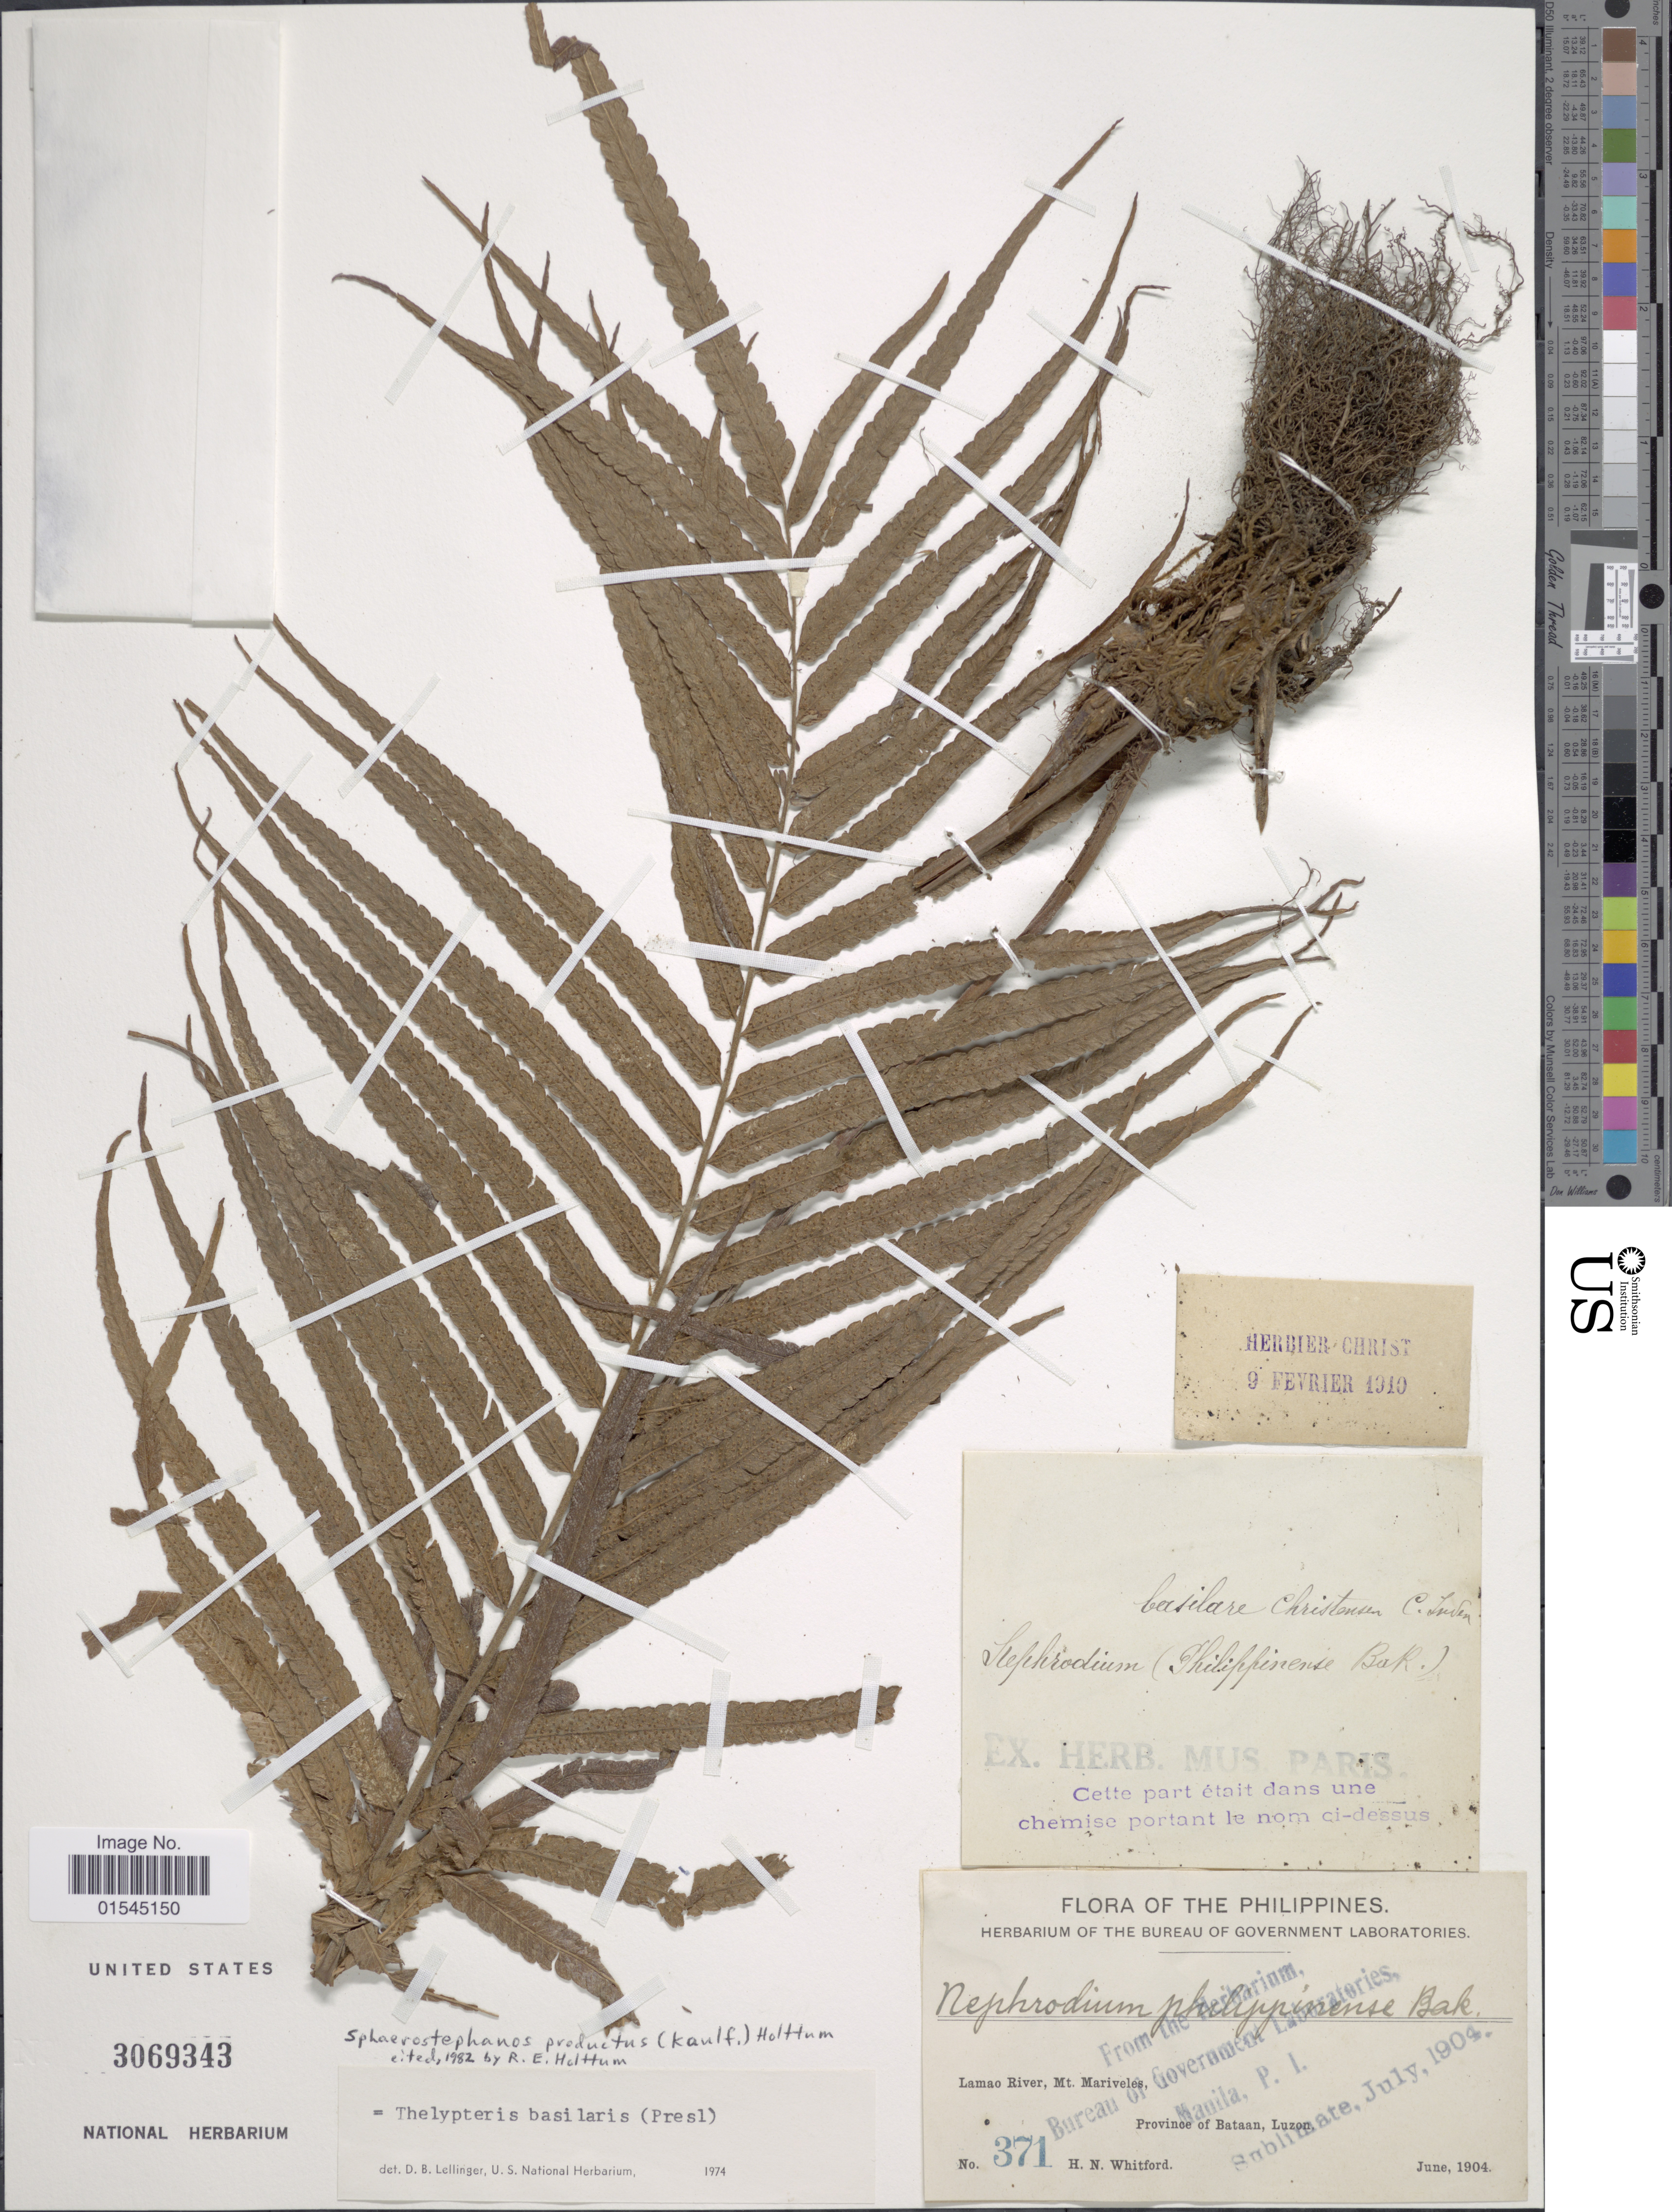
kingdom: Plantae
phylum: Tracheophyta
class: Polypodiopsida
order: Polypodiales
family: Thelypteridaceae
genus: Sphaerostephanos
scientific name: Sphaerostephanos productus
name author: (Kaulf.) Holttum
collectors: H. N. Whitford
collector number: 371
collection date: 1904-06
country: Philippines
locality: Lamao River, Mt. Mariveles. Province of Bataan, Luzon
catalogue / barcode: US 3069343